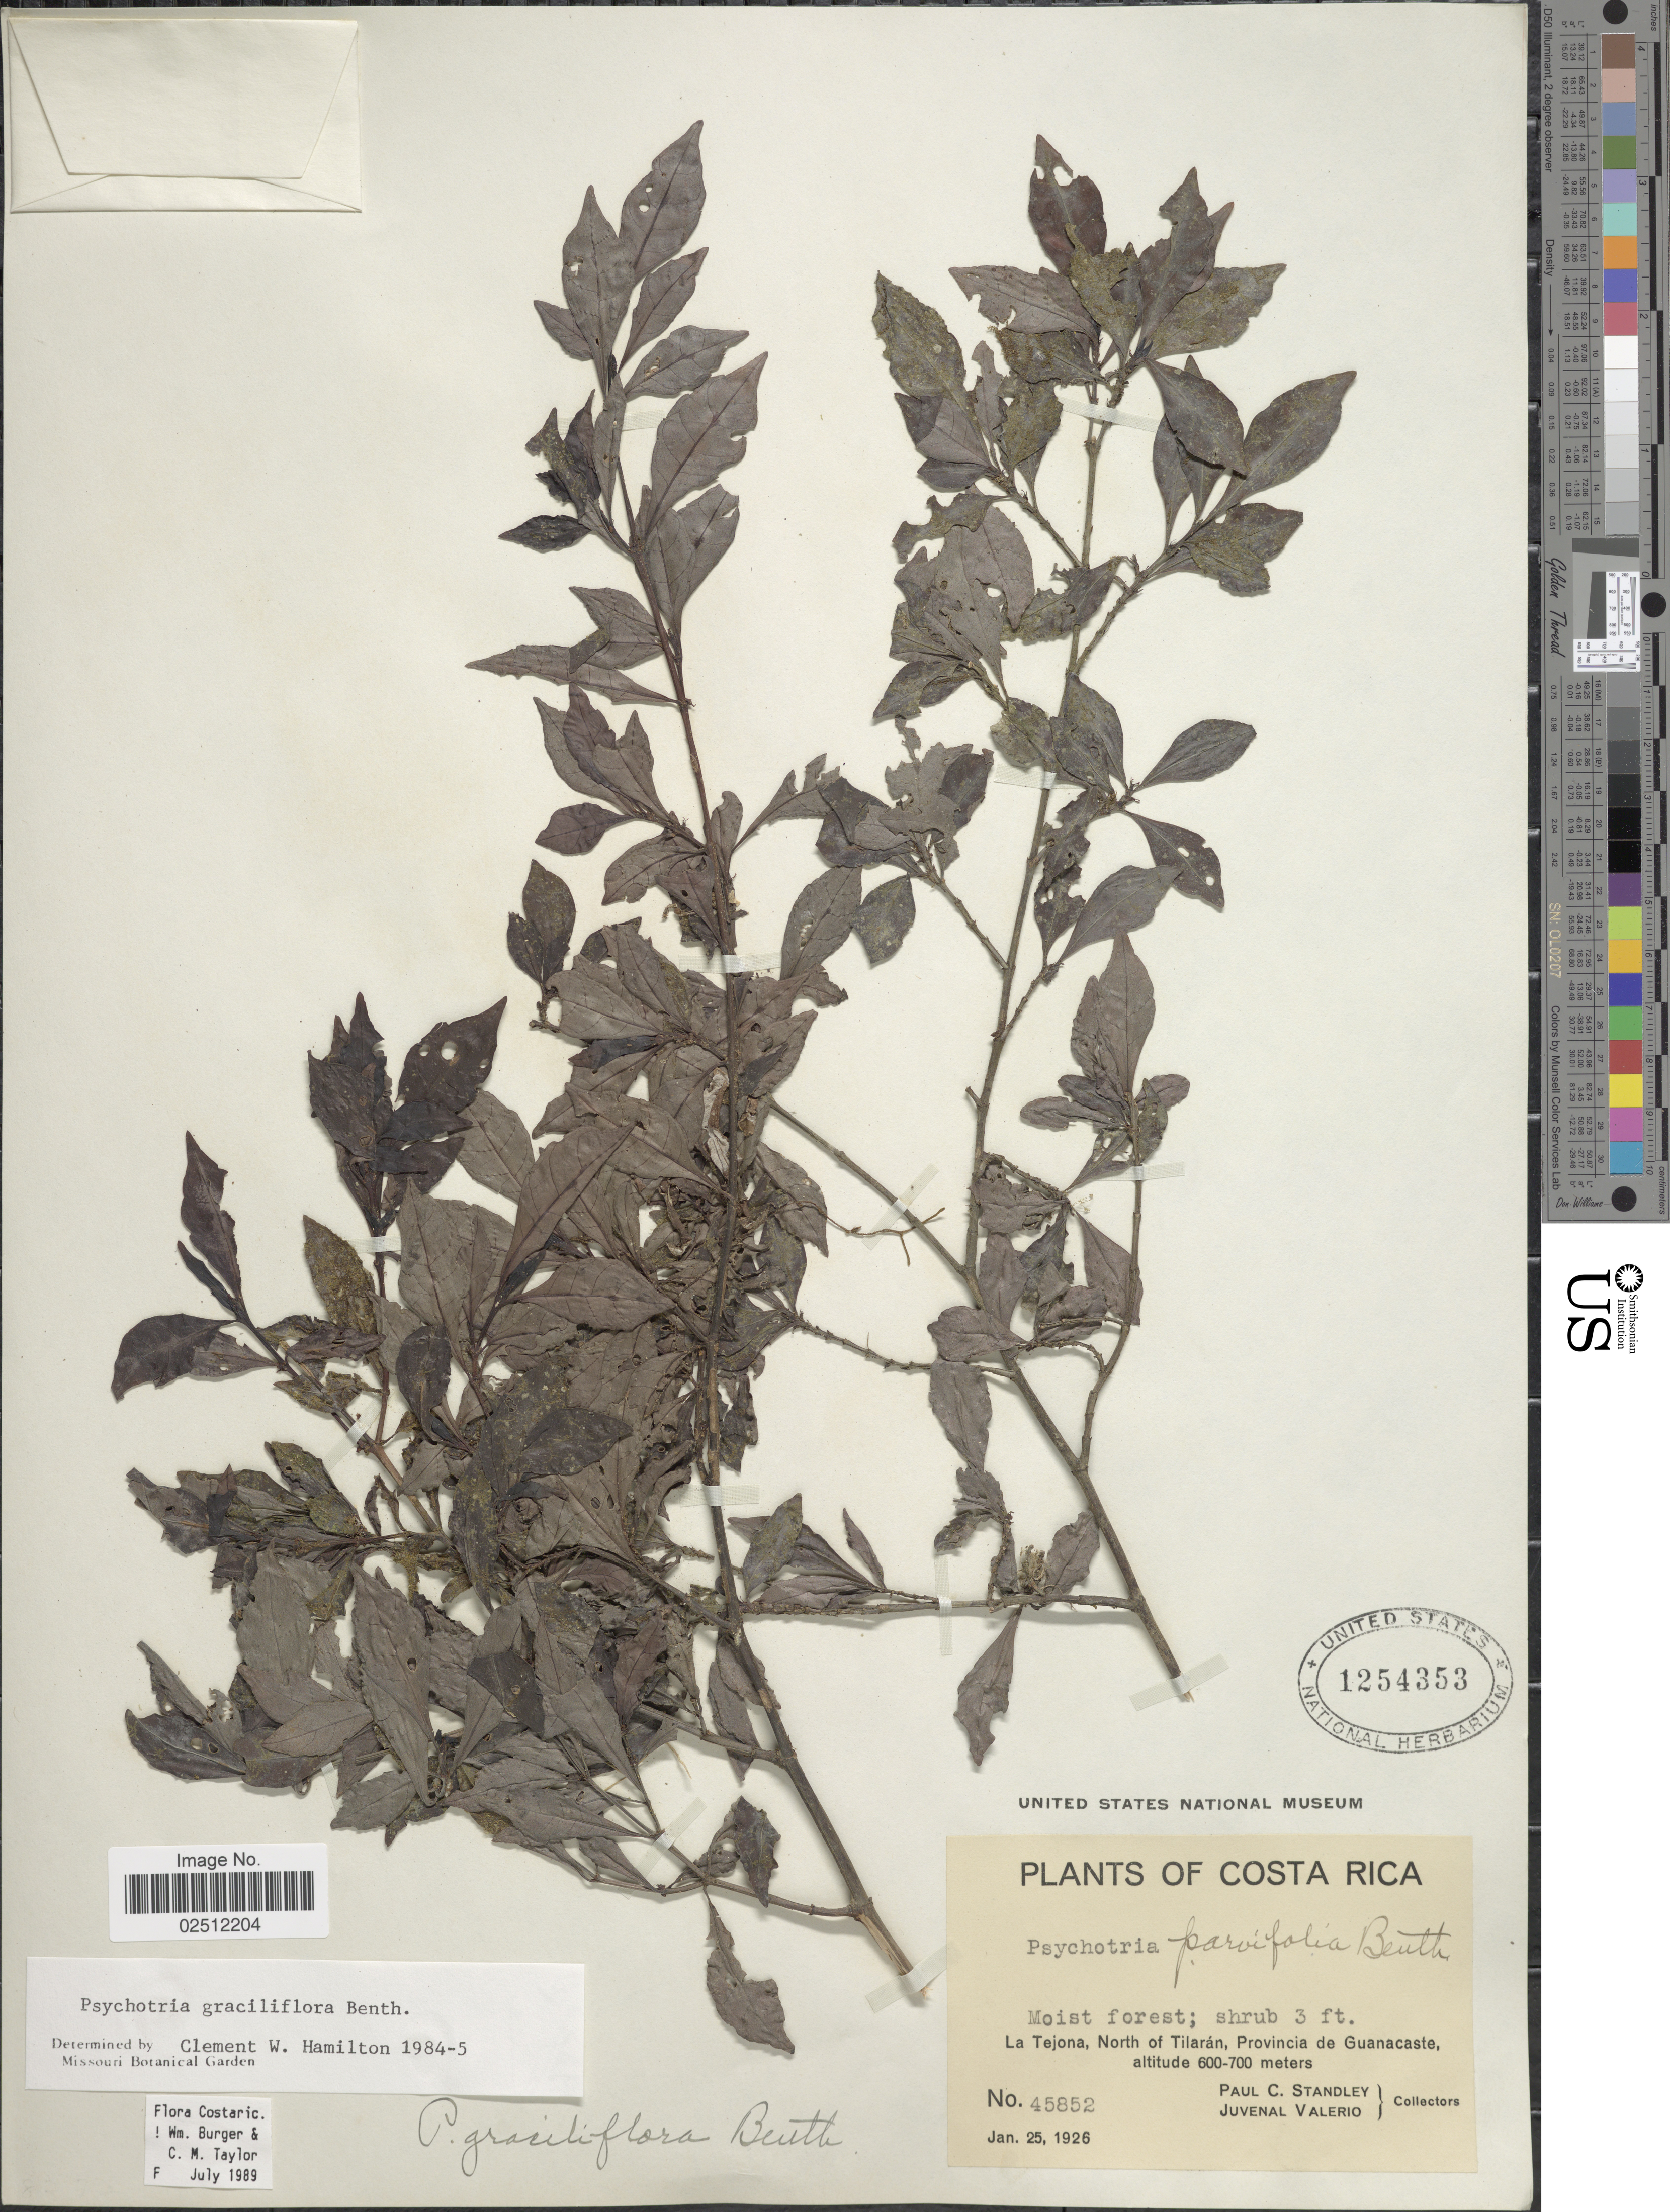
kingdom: Plantae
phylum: Tracheophyta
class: Magnoliopsida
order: Gentianales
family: Rubiaceae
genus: Psychotria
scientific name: Psychotria graciliflora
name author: Benth.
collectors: P. C. Standley & J. Valerio R.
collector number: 45852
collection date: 1926-01-25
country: Costa Rica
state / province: Guanacaste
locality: Moist forest; La Tejona, North of Tilarán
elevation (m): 600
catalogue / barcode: US 1254353